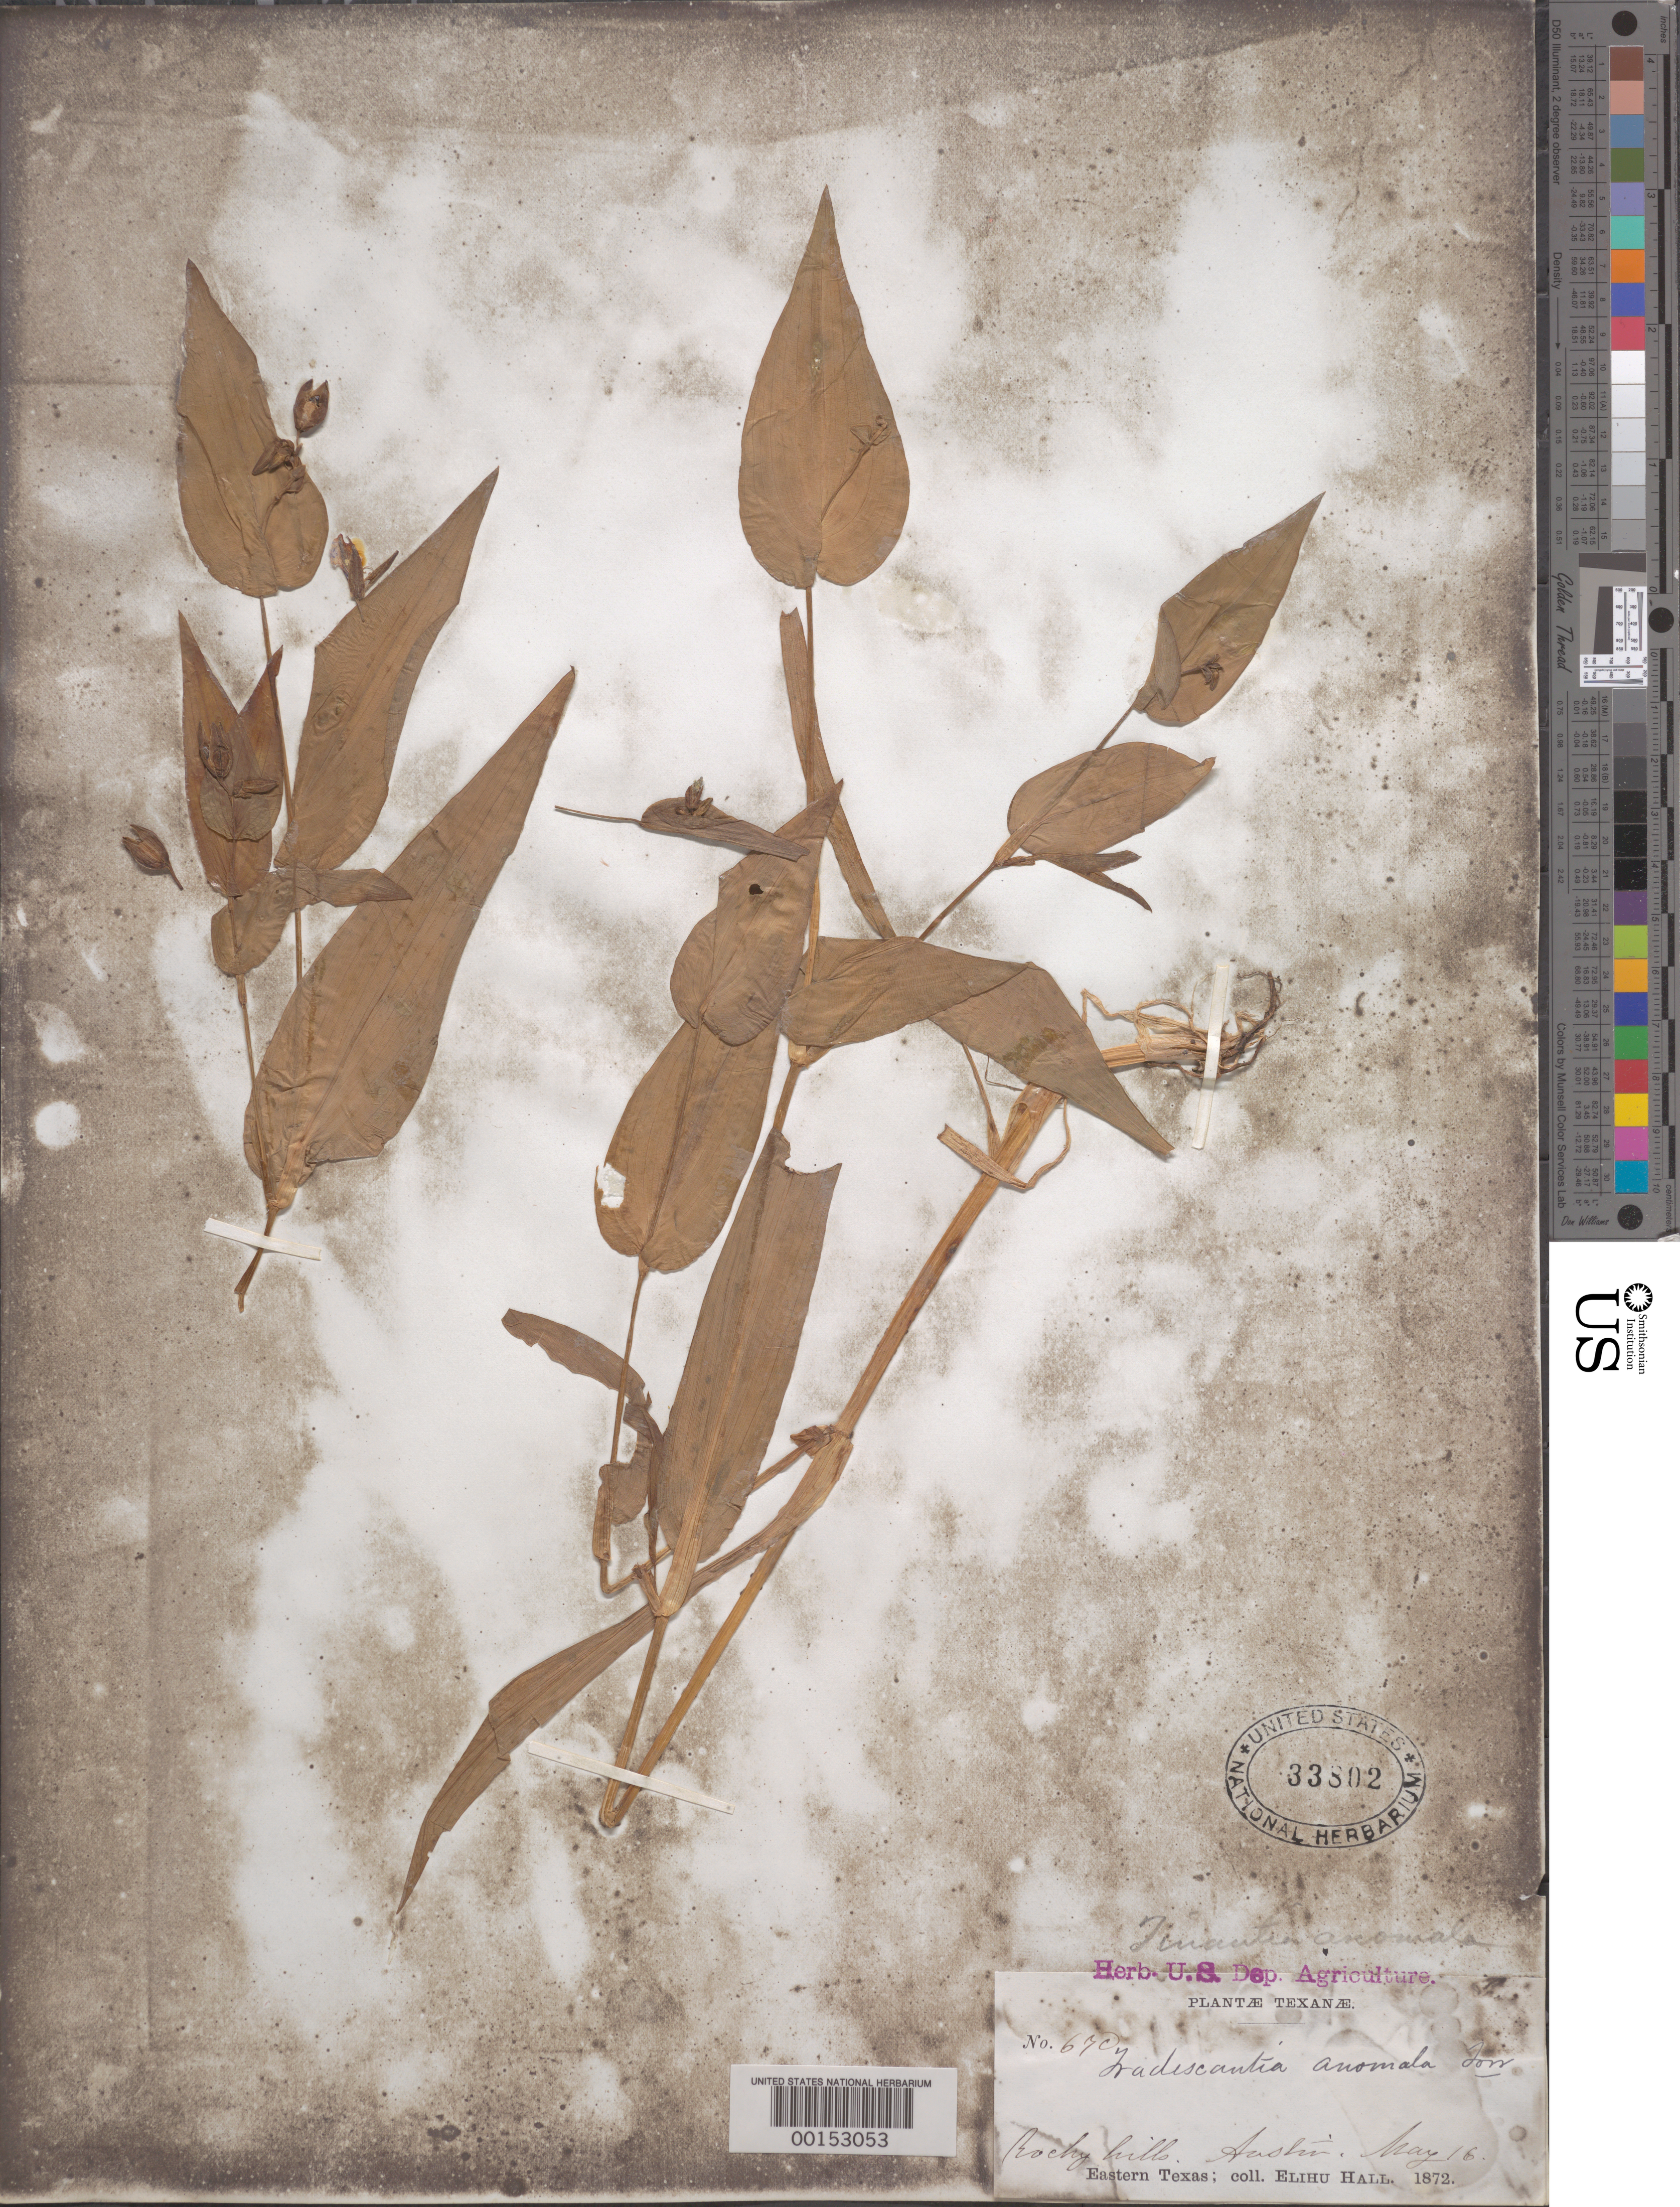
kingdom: Plantae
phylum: Tracheophyta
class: Liliopsida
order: Commelinales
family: Commelinaceae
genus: Tinantia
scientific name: Tinantia anomala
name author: (Torr.) C.B. Clarke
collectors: E. Hall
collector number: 670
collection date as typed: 16 May 1872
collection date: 1872-05-16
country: United States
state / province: Texas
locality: Austin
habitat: Rocky hills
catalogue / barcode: US 33802